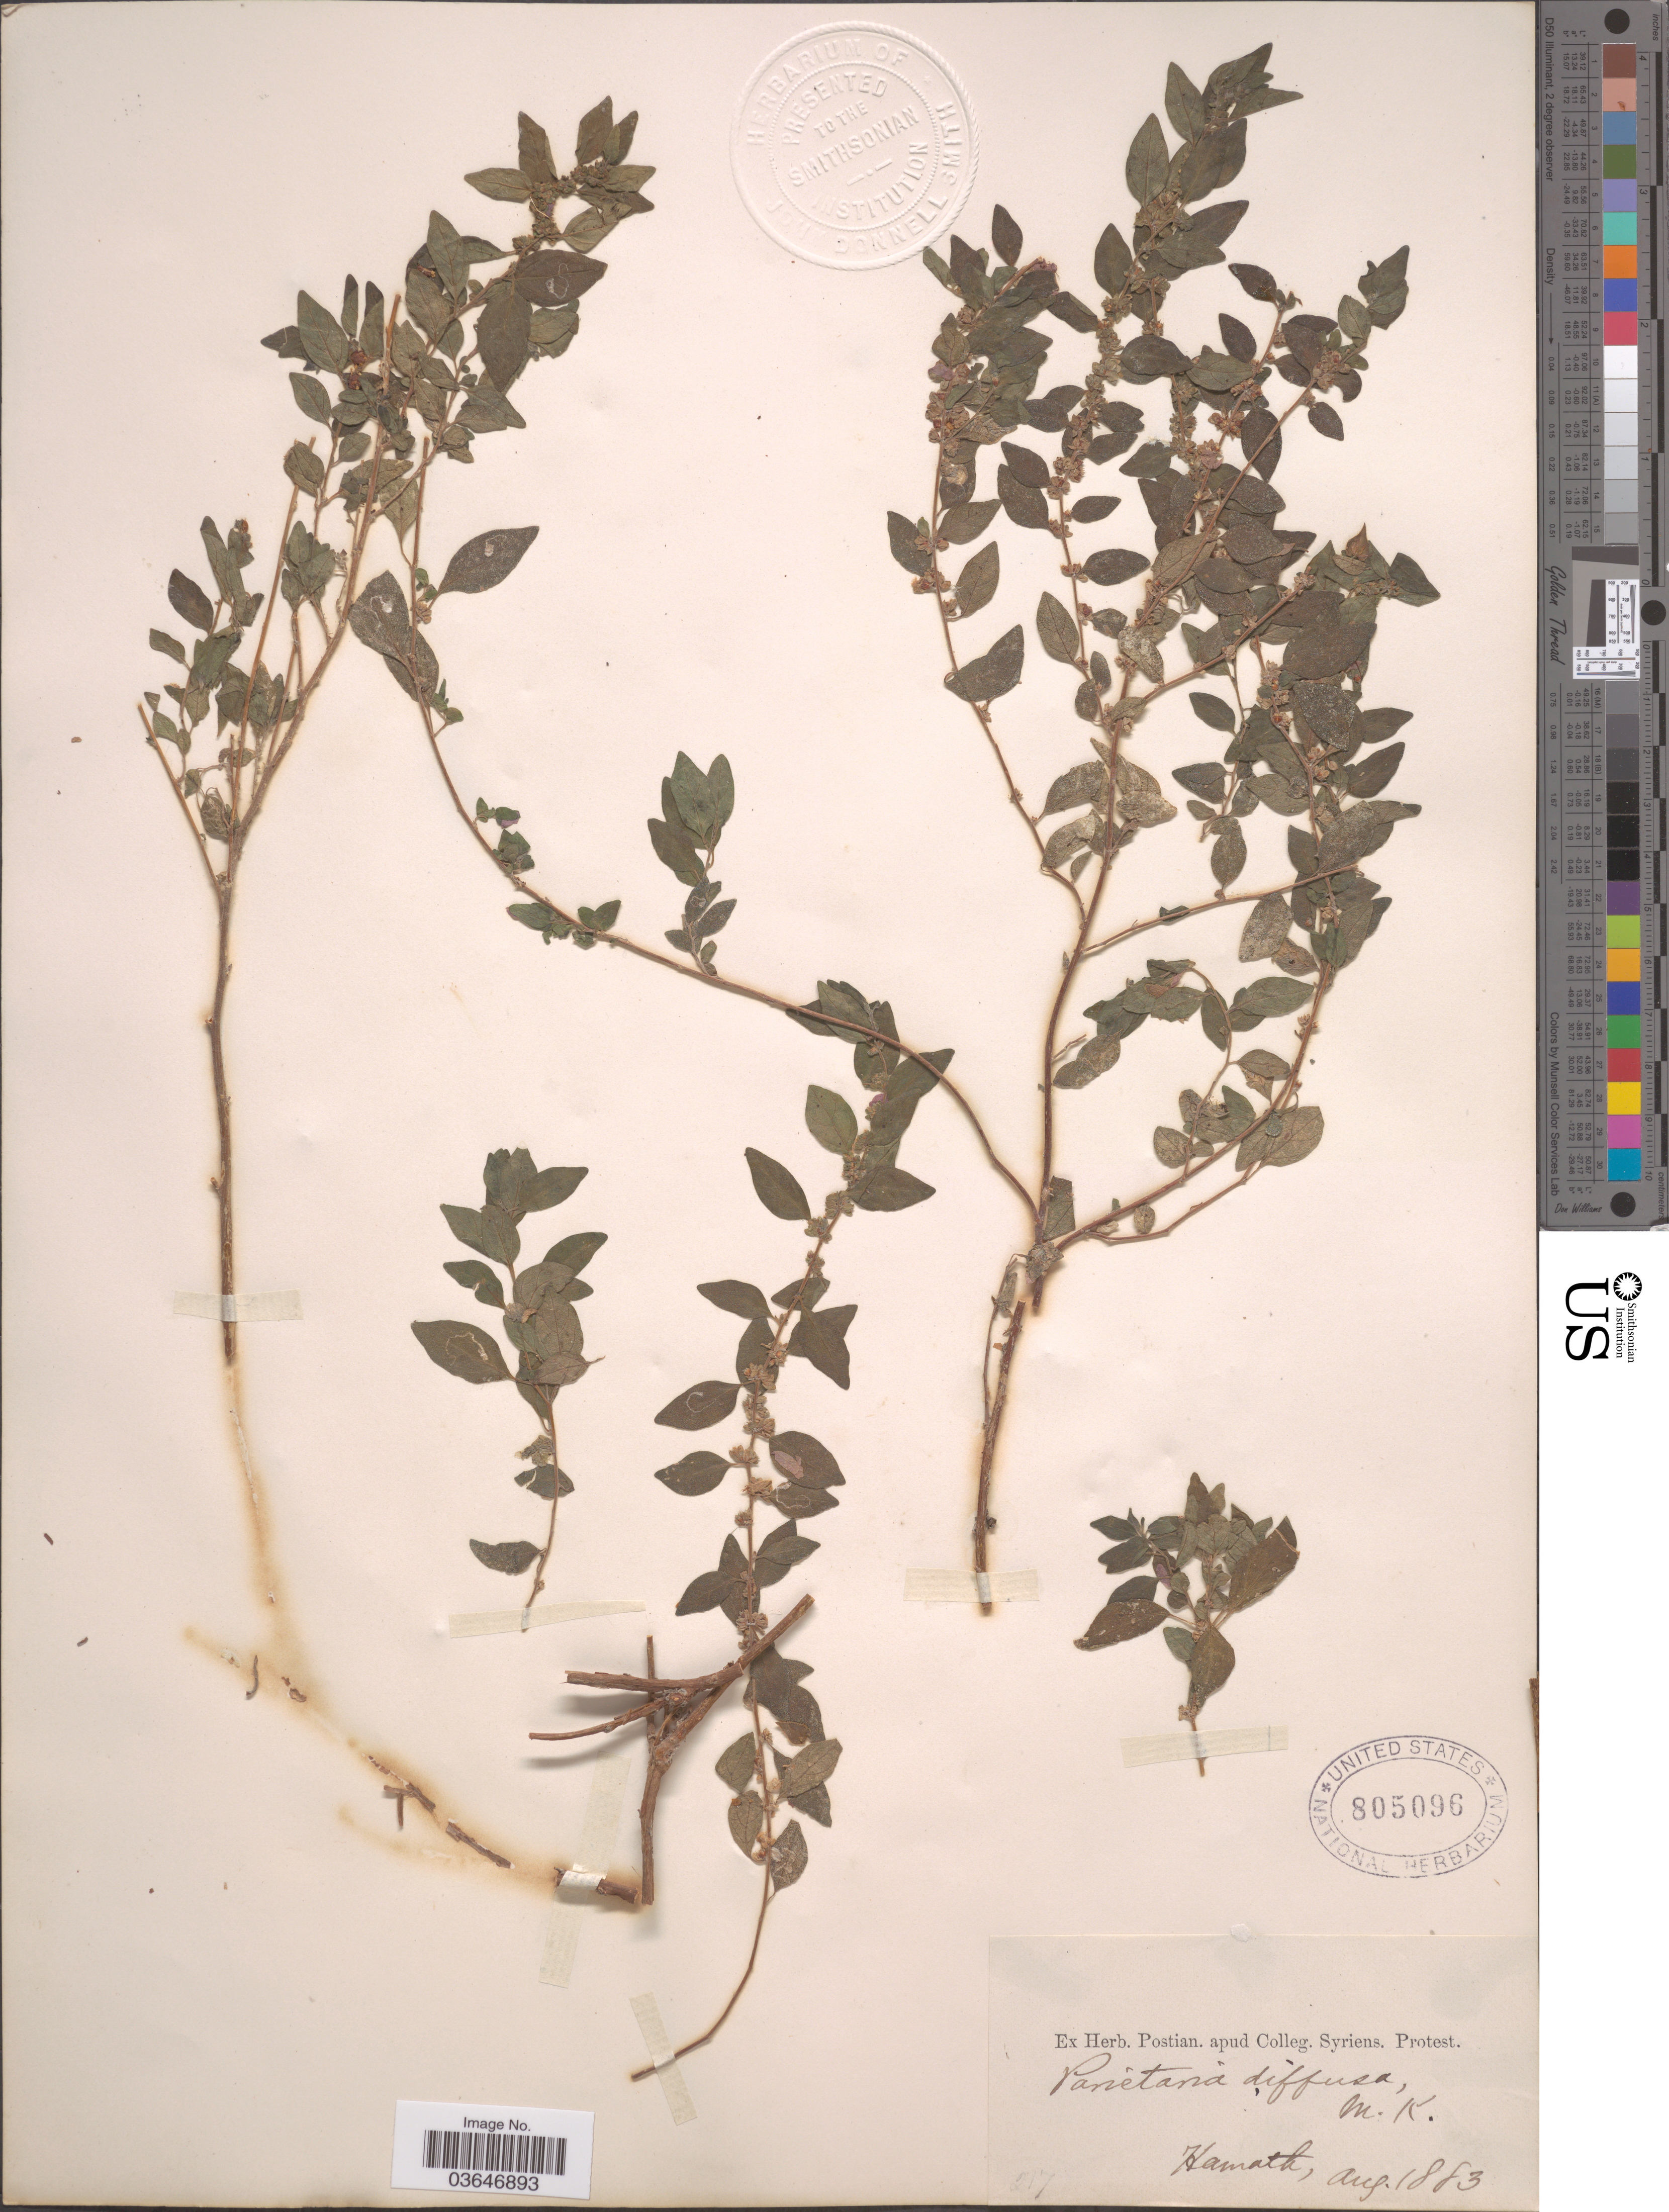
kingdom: Plantae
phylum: Tracheophyta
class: Magnoliopsida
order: Rosales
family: Urticaceae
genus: Parietaria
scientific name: Parietaria diffusa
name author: Mert. ex W.D.J. Koch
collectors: ex herb. Postian. apud Colleg. Syriens. Protest. USE "Fannie P. A. Shepard" (10308853) AS PRIMARY COLLECTOR INSTEAD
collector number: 217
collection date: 1883-08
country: Syria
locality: Hamath.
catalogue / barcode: US 805096